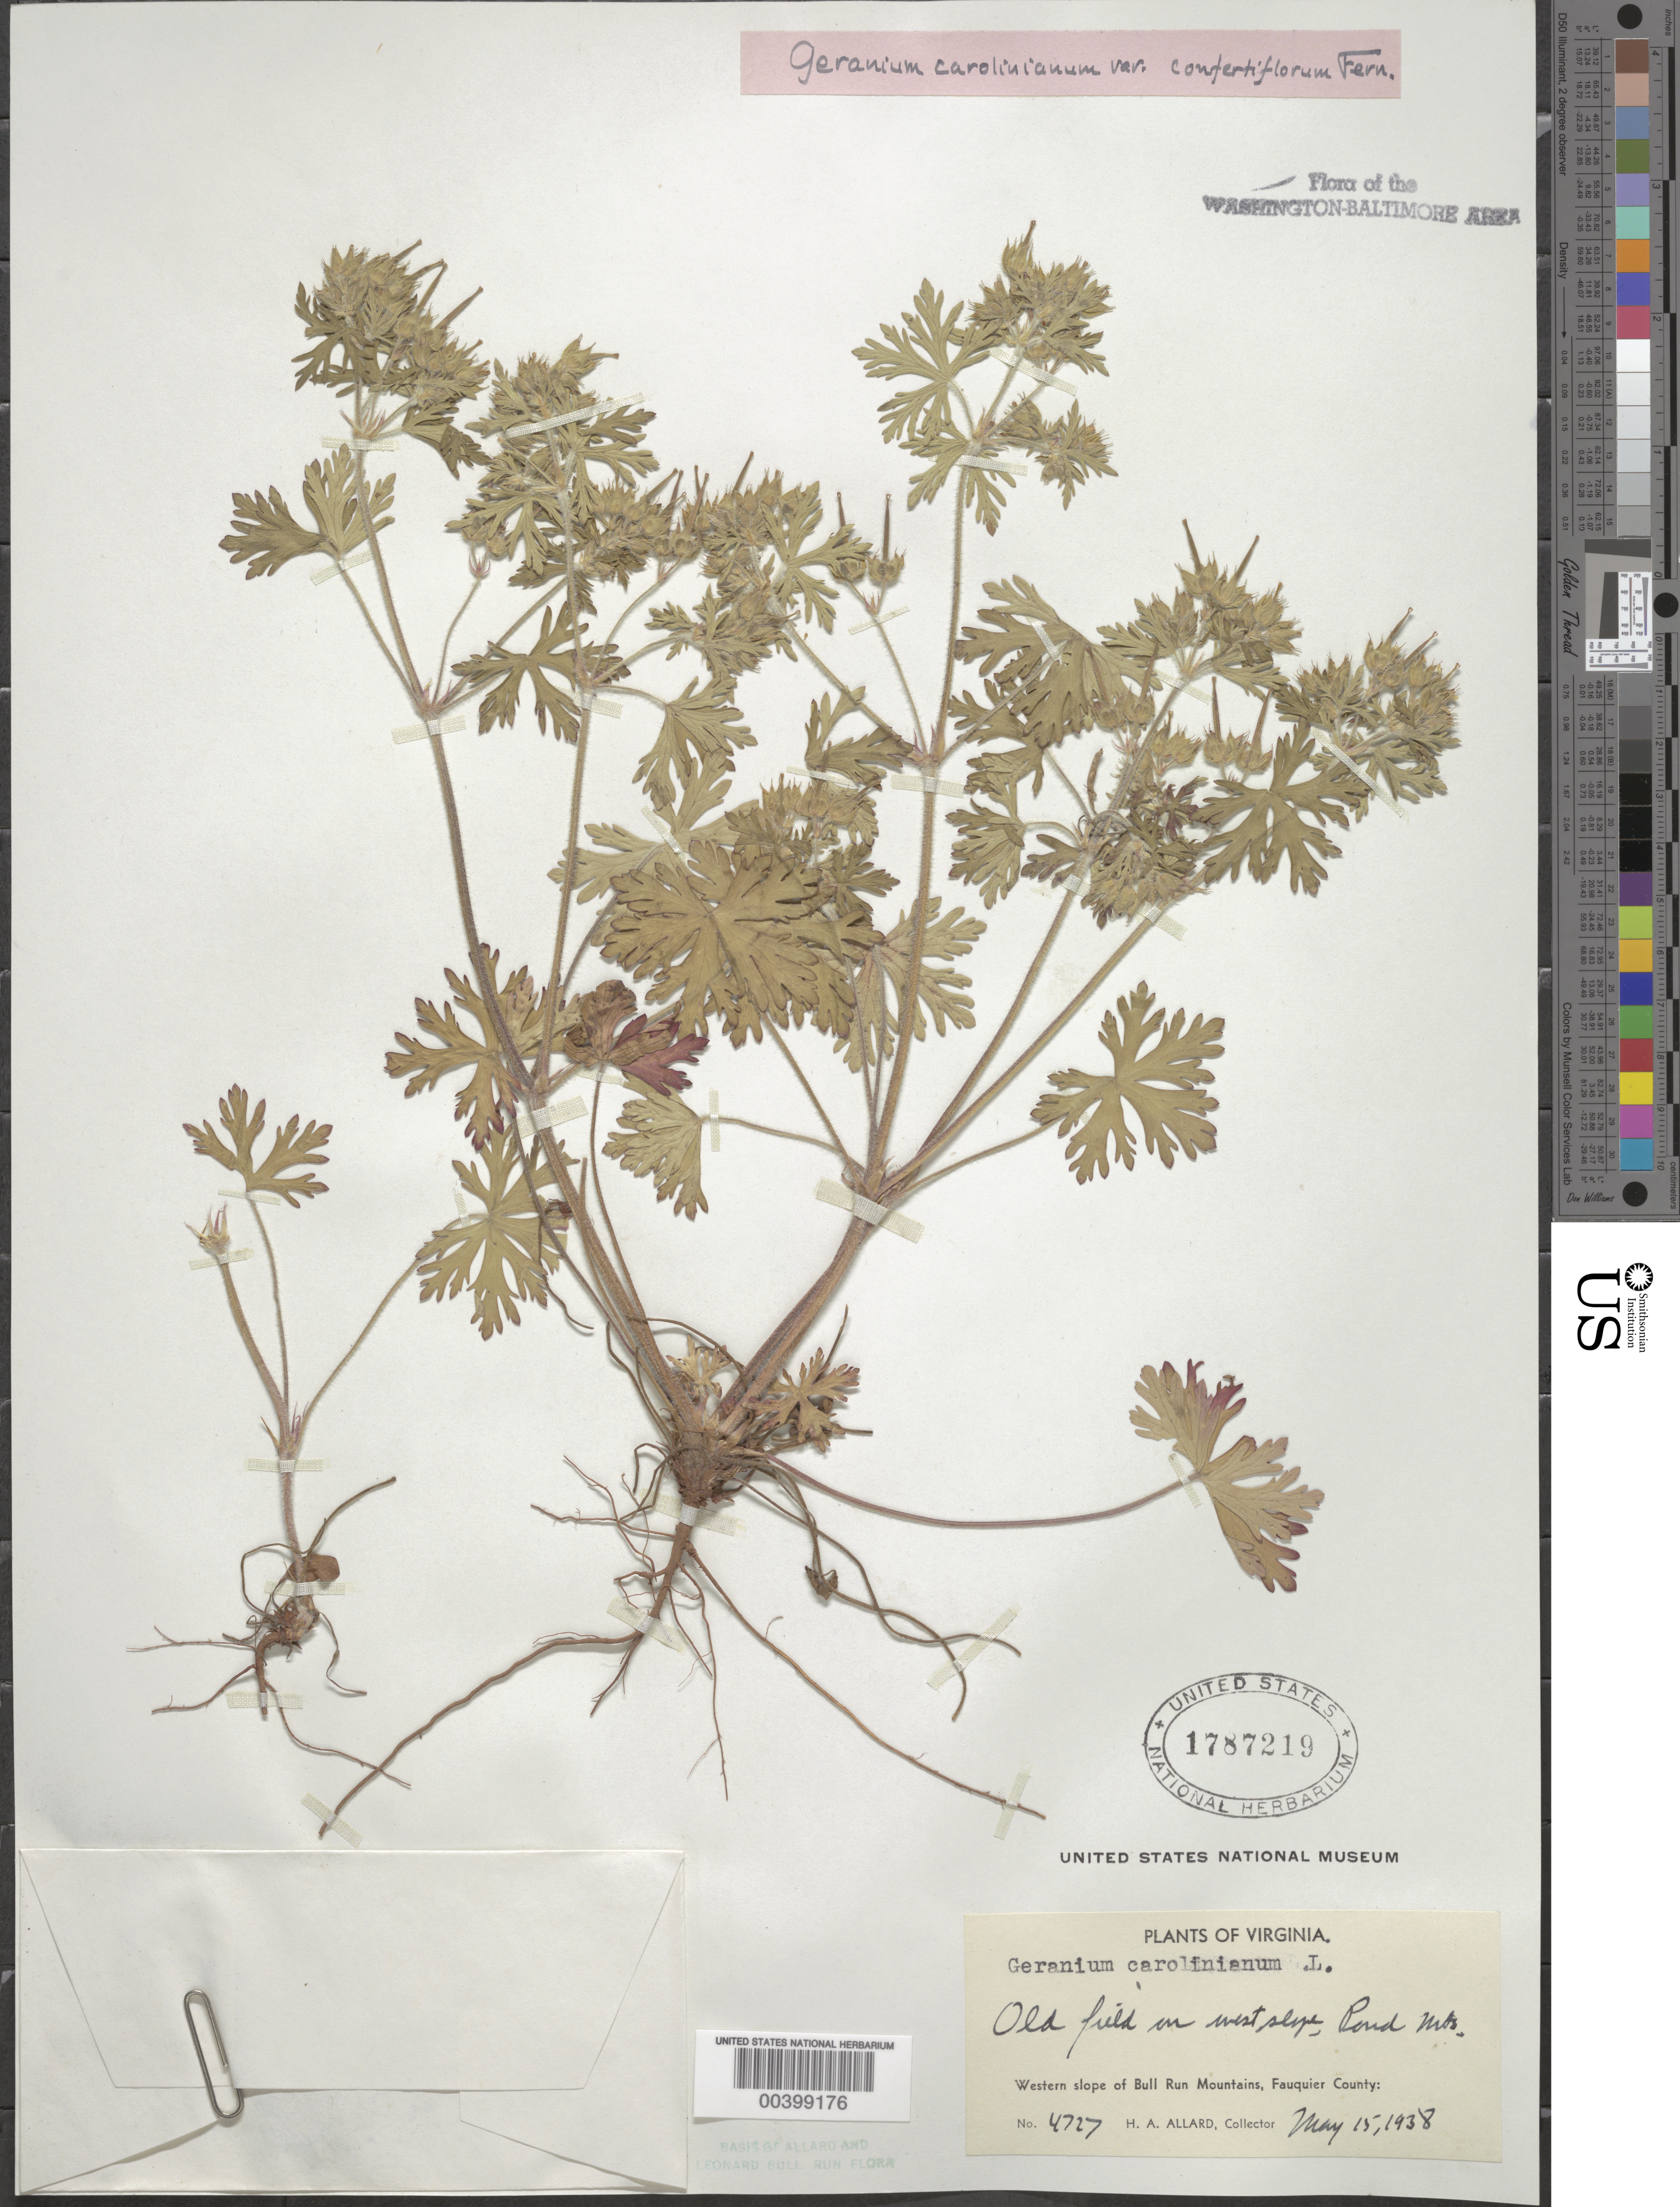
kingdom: Plantae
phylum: Tracheophyta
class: Magnoliopsida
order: Geraniales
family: Geraniaceae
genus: Geranium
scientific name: Geranium carolinianum var. confertiflorum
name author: Fernald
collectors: H. A. Allard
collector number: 4727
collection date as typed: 15 May 1938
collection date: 1938-05-15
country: United States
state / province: Virginia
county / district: Fauquier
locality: Pond Mountain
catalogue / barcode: US 1787219